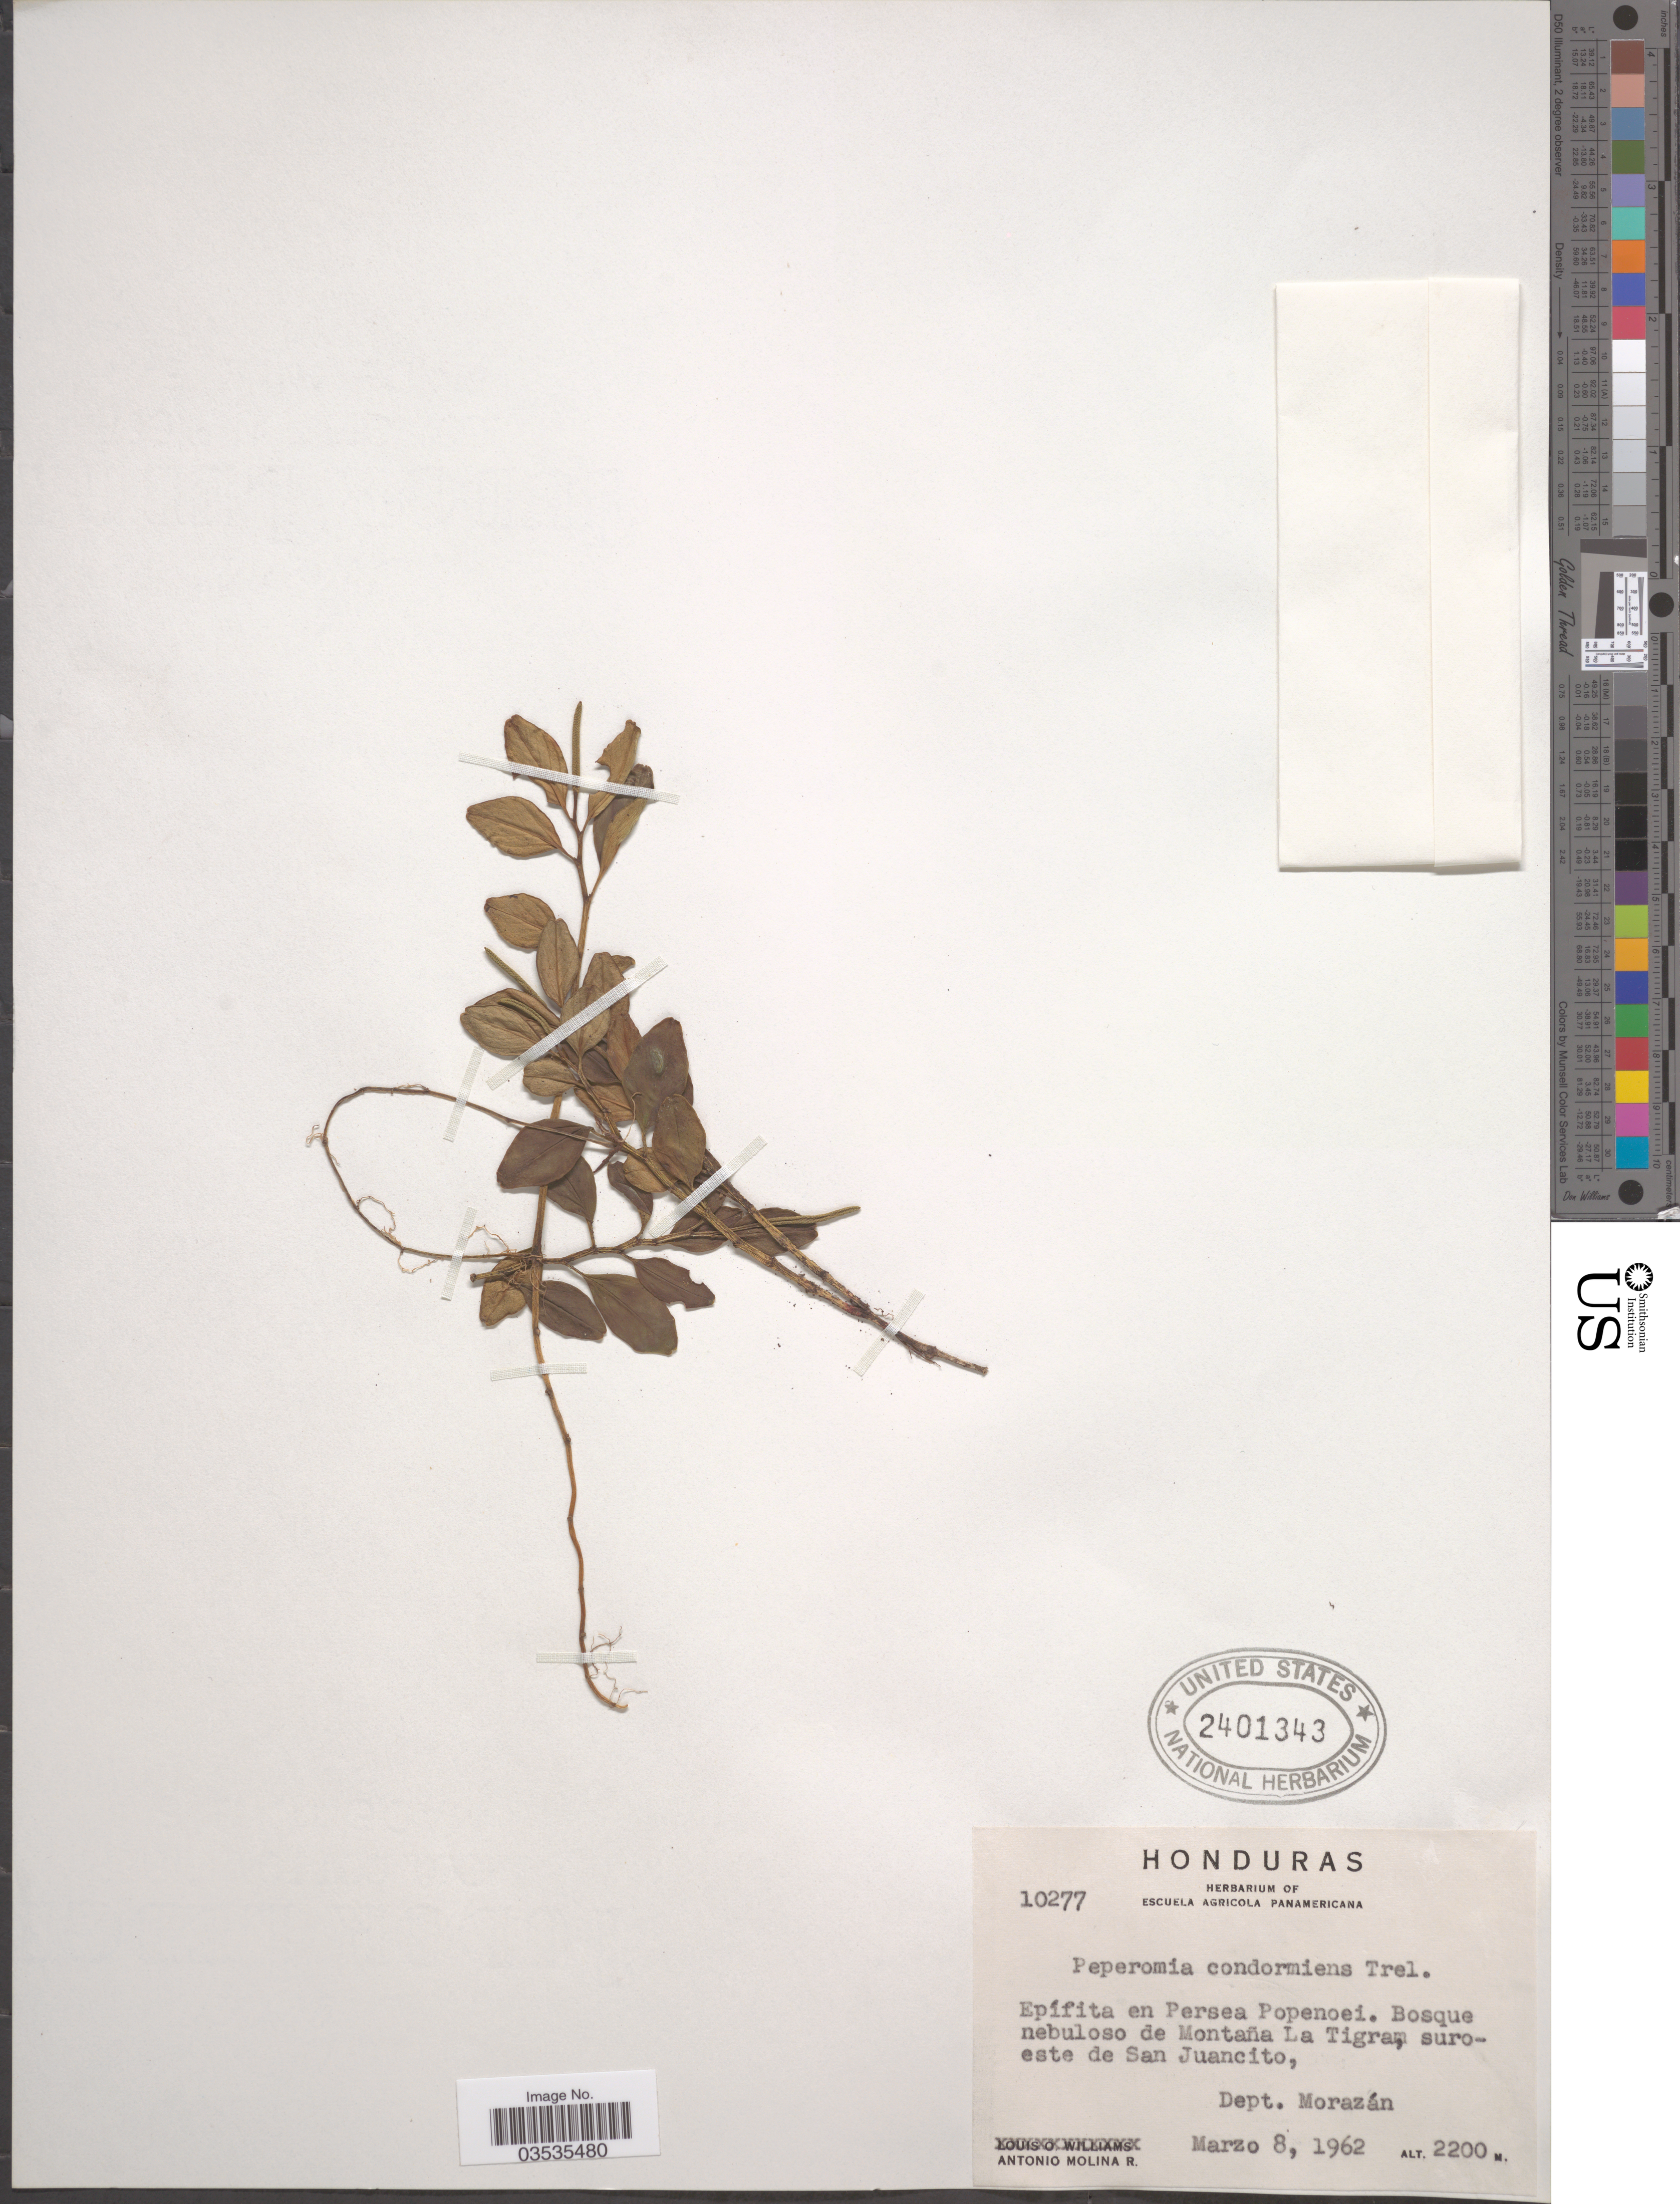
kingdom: Plantae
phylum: Tracheophyta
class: Magnoliopsida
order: Piperales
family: Piperaceae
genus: Peperomia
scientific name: Peperomia tenuipes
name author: Trel.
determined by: Jiménez, José Estaban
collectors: A. Molina R.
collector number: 10277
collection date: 1962-03-08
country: Honduras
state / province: Fco. Morazán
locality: Bosque nebuloso de Montaña La Tigra, suroeste de San Juancito, Dept. Morazán.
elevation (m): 2200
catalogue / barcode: US 2401343